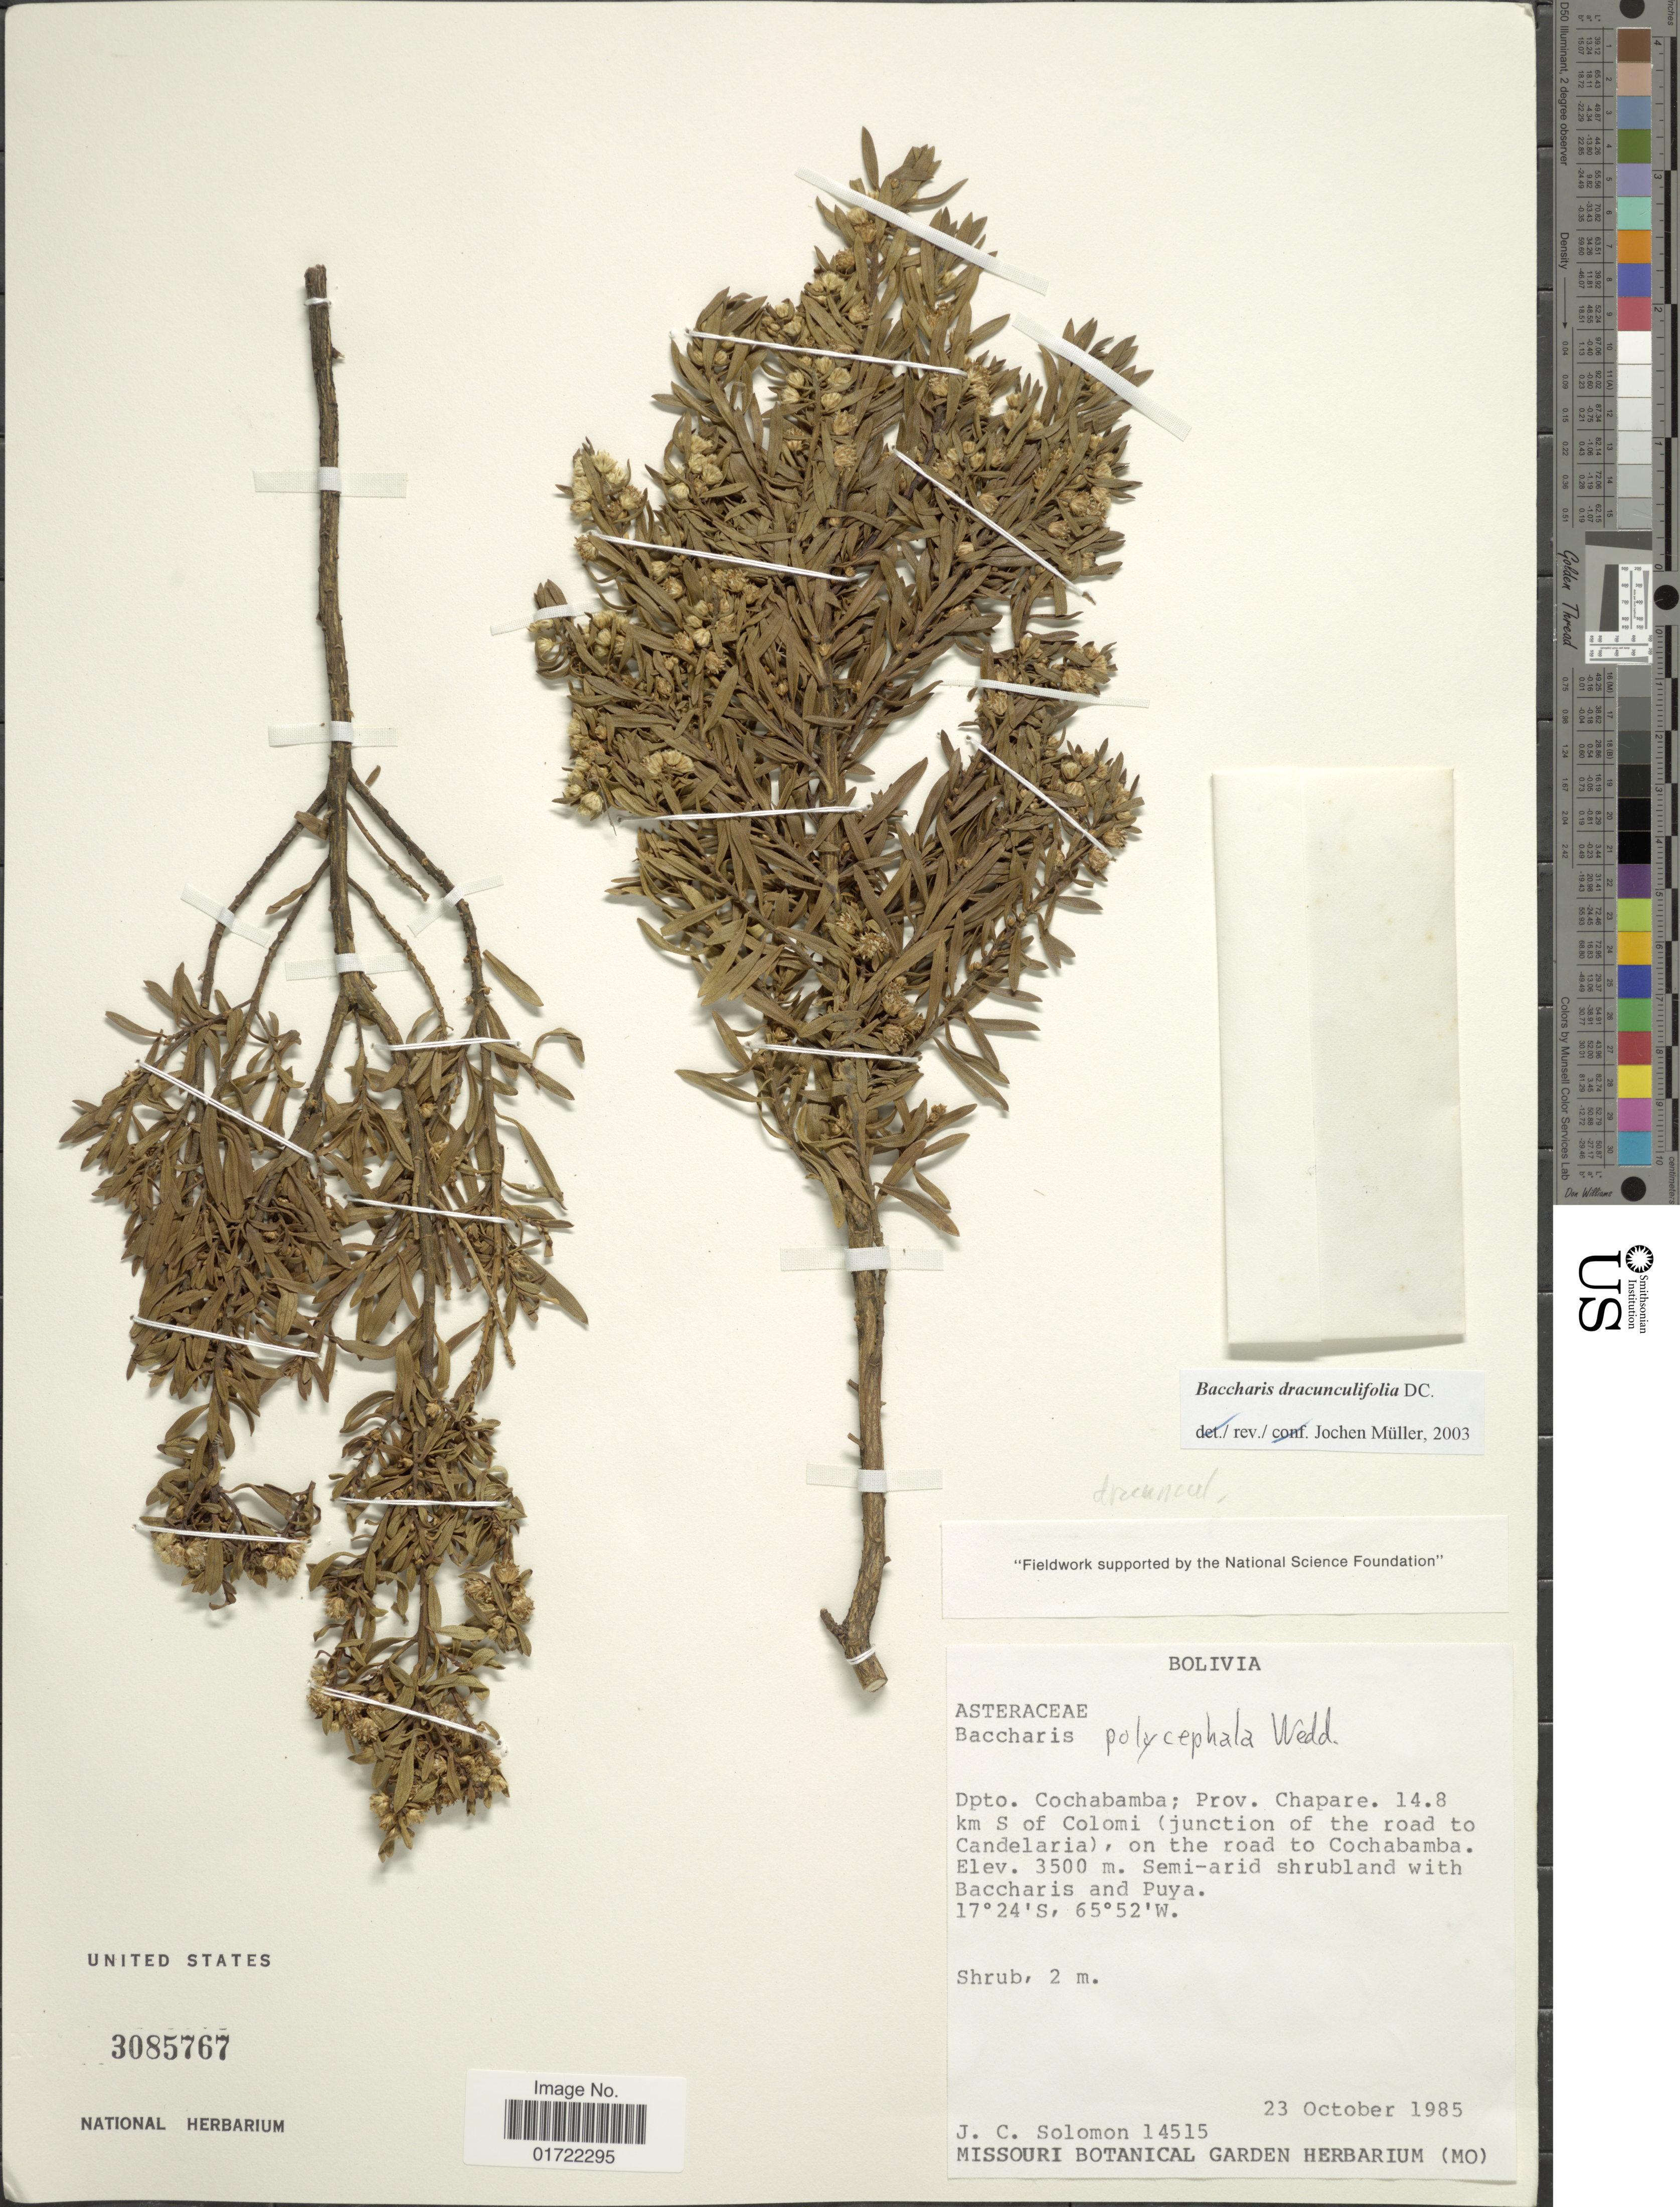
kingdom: Plantae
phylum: Tracheophyta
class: Magnoliopsida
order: Asterales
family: Asteraceae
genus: Baccharis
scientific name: Baccharis dracunculifolia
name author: DC.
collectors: J. C. Solomon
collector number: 14515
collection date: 1985-10-23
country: Bolivia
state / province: Cochabamba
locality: Prov. Chapare, 14.8 km S of Colomi (junction of the road to Candelaria), on the road to Cochabamba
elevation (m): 3500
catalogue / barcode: US 3085767